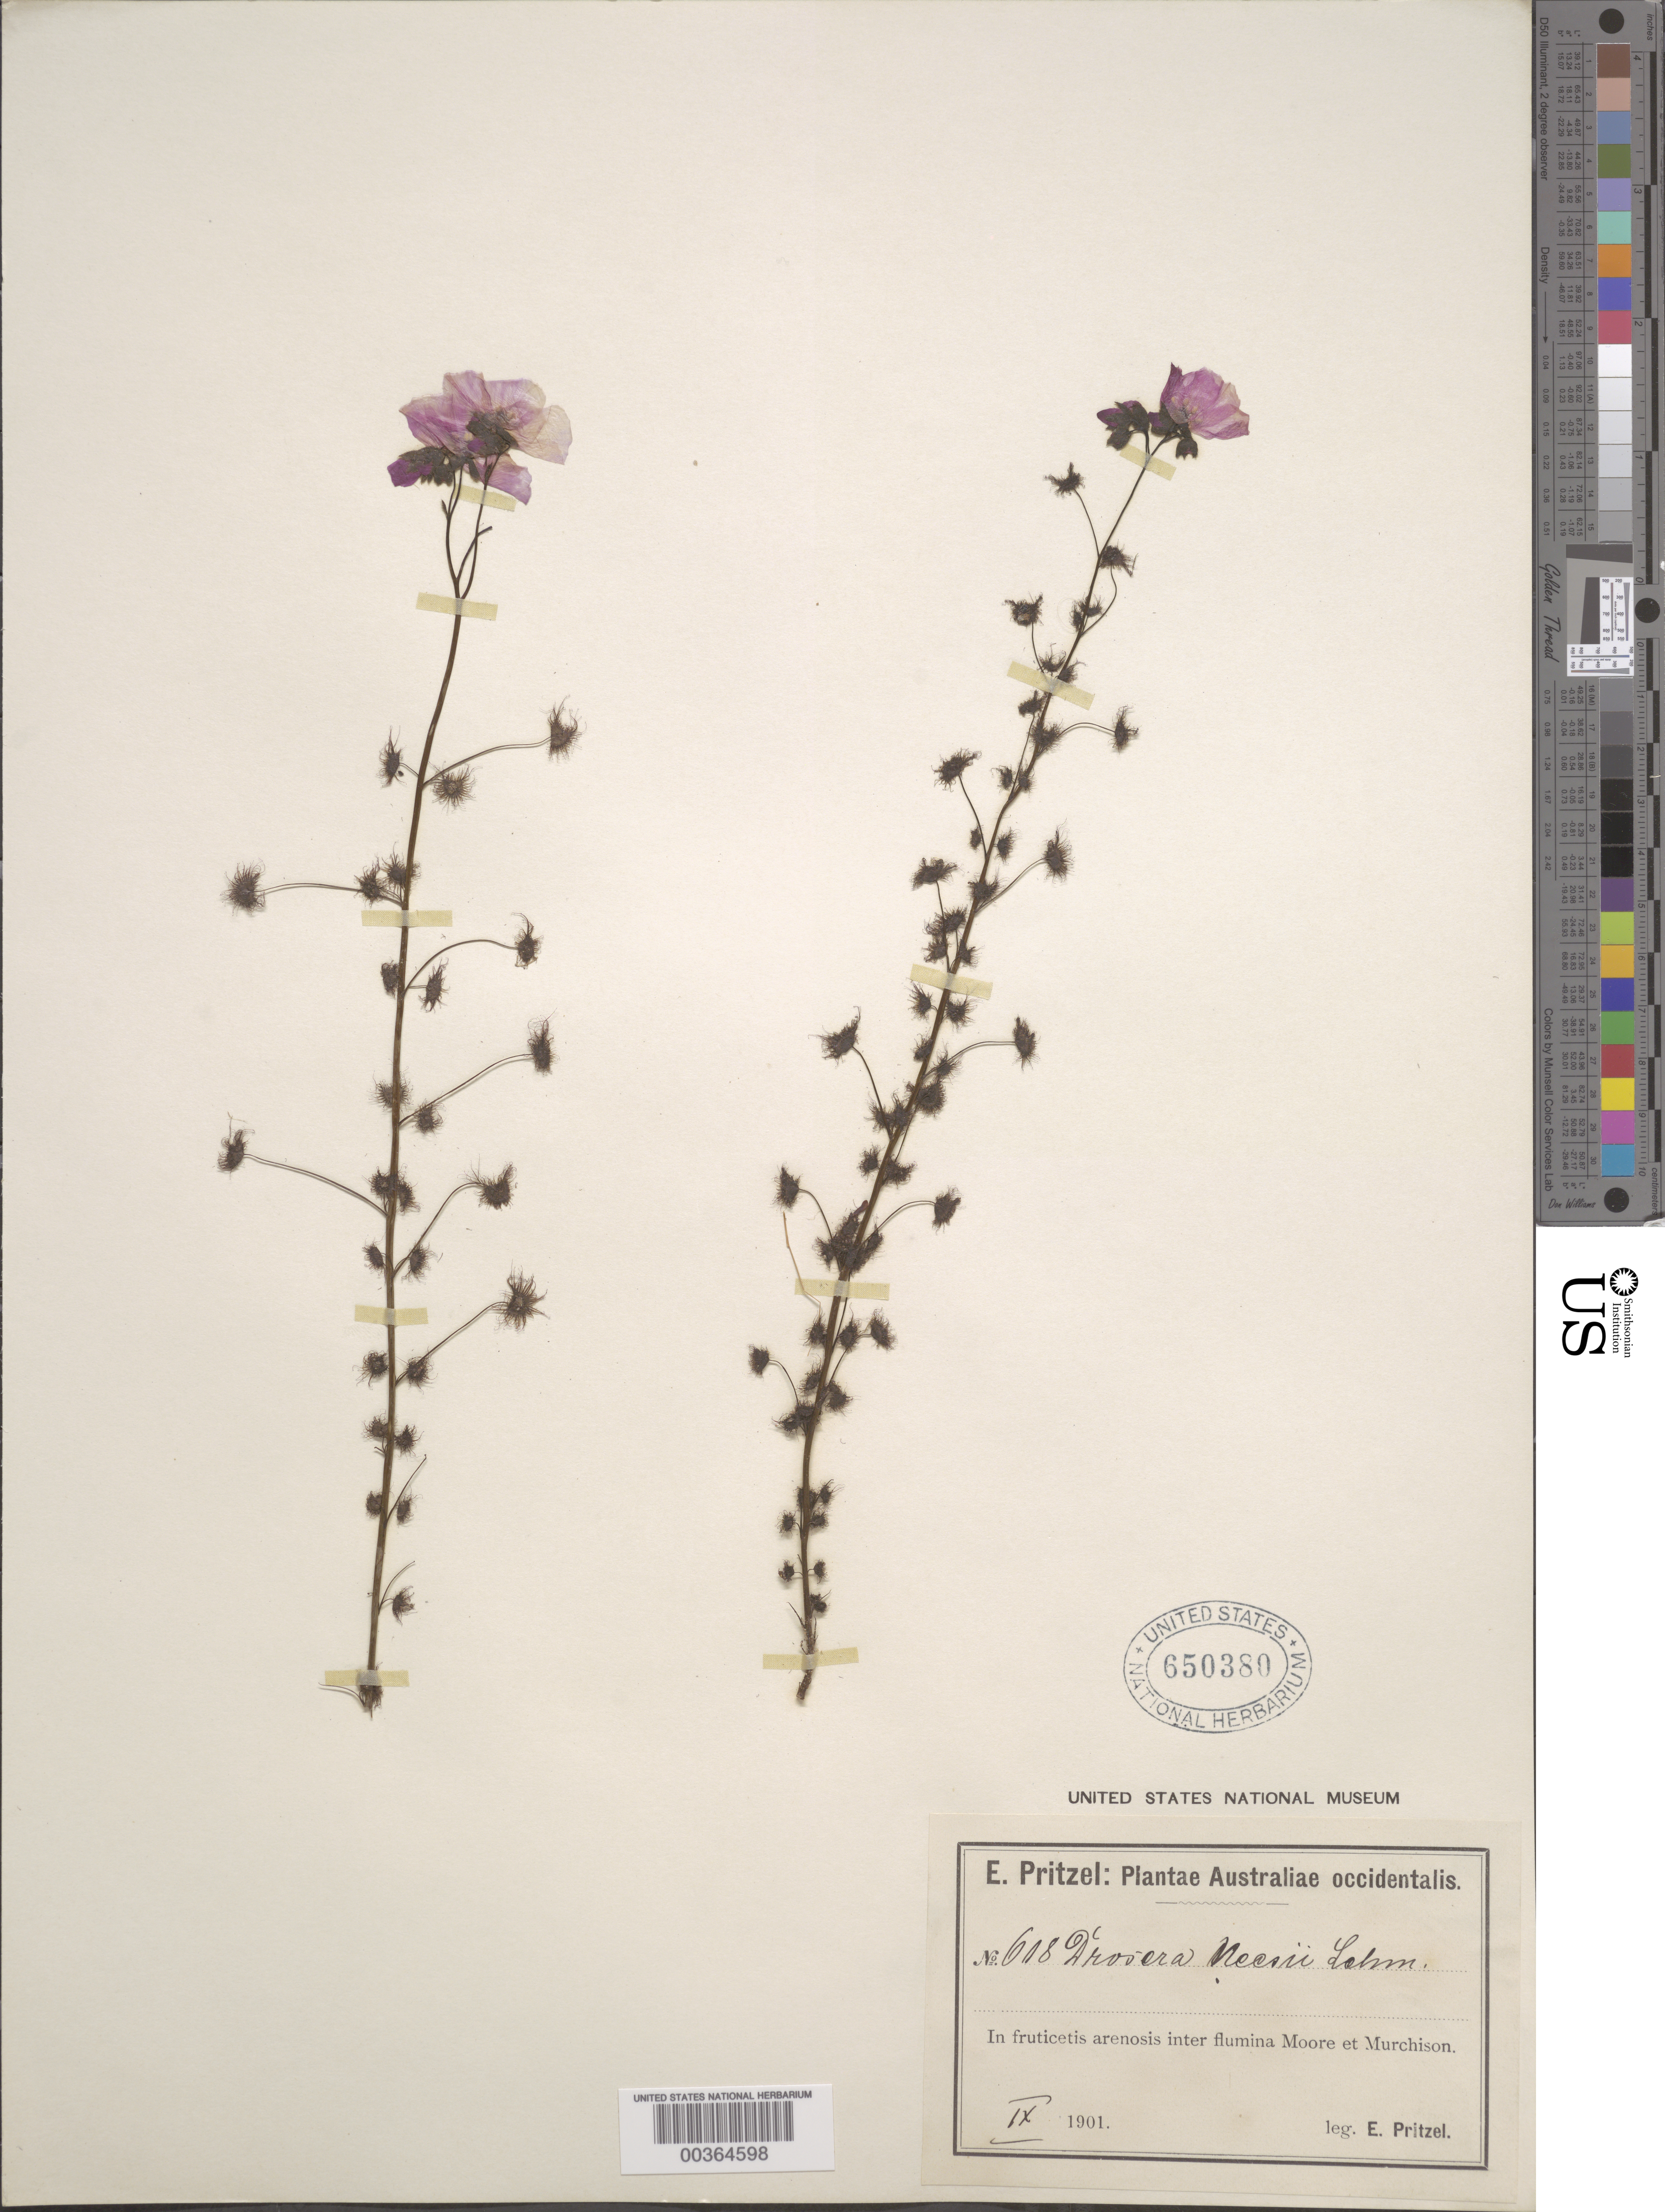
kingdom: Plantae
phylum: Tracheophyta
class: Magnoliopsida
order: Caryophyllales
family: Droseraceae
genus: Drosera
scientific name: Drosera neesii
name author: Lehm.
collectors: E. G. Pritzel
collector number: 608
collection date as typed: Sep 1901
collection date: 1901-09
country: Australia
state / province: Western Australia (?)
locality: In fruticetis arenosis inter flumina Moore et Murchison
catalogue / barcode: US 650380